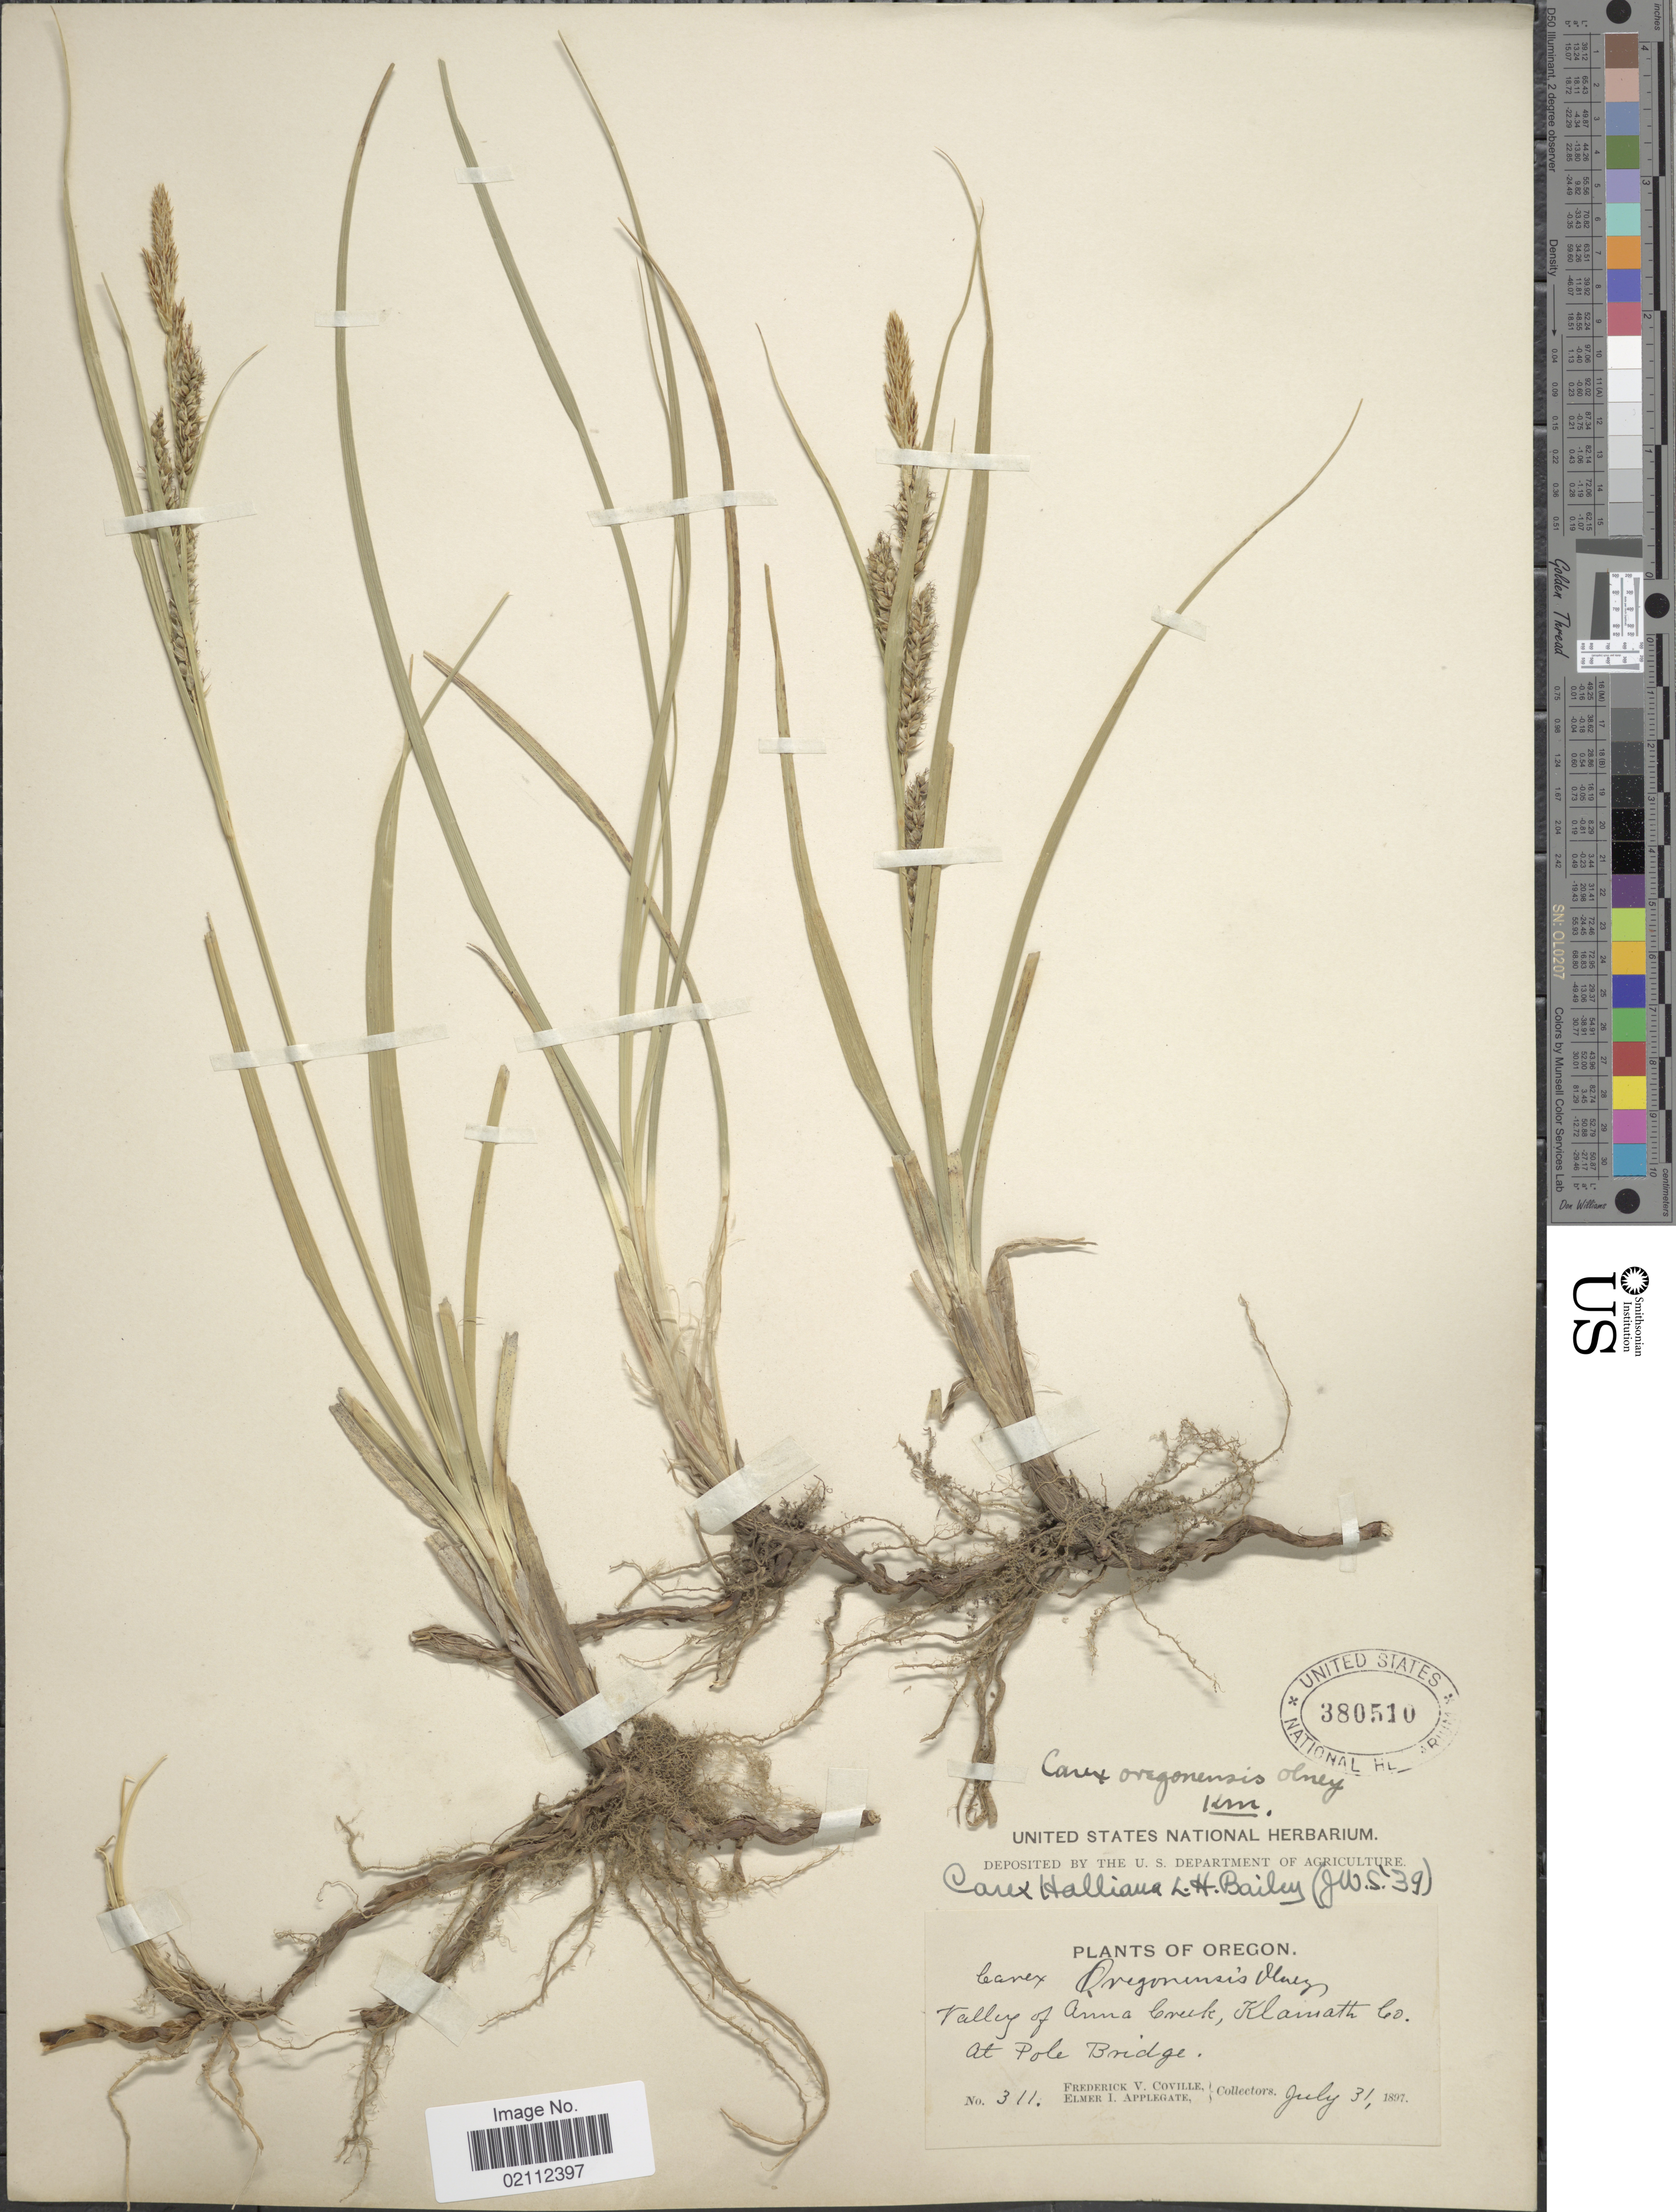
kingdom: Plantae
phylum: Tracheophyta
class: Liliopsida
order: Poales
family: Cyperaceae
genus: Carex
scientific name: Carex halliana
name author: L.H. Bailey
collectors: F. V. Coville & E. I. Applegate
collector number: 311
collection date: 1897-07-31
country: United States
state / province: Oregon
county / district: Klamath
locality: Valley of Anna Creek, Klamath Co. At Pole Bridge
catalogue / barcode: US 380510